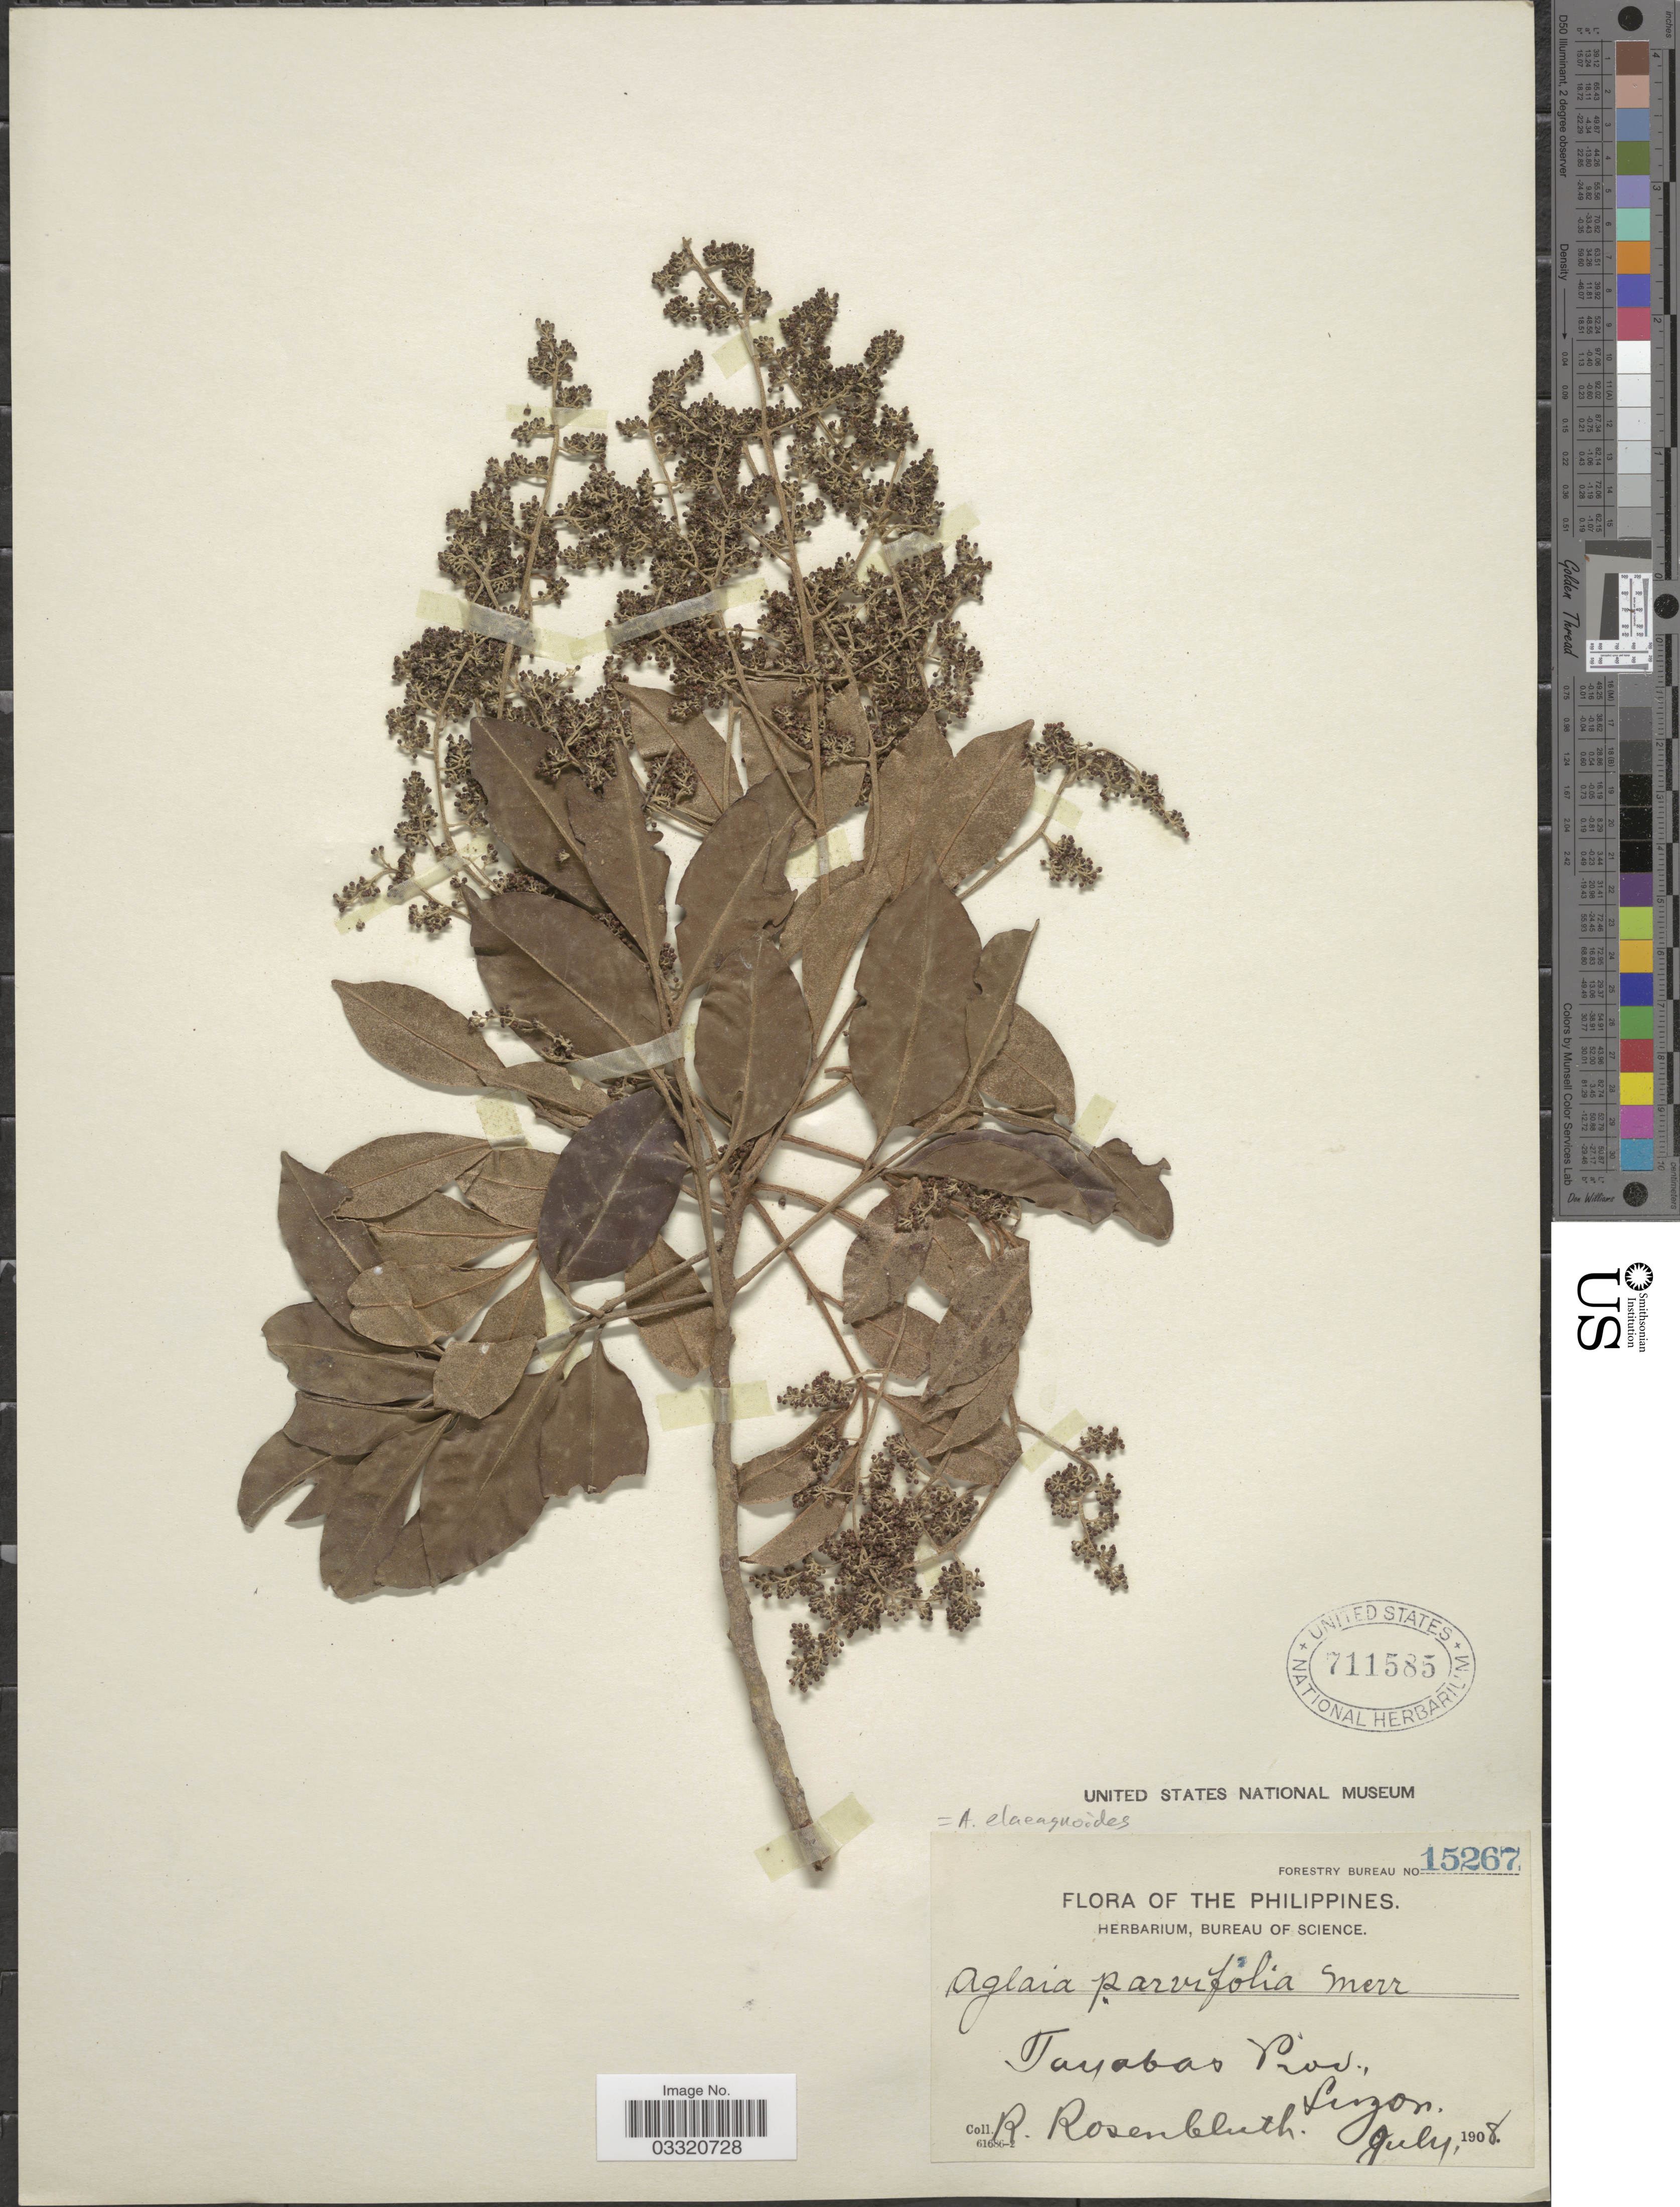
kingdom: Plantae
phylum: Tracheophyta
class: Magnoliopsida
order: Sapindales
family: Meliaceae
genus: Aglaia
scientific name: Aglaia elaeagnoidea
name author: (A. Juss.) Benth.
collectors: R. Rosenbluth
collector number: Forestry Bureau 15267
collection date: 1908-07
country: Philippines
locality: Tayabas Prov., Luzon.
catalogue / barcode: US 711585